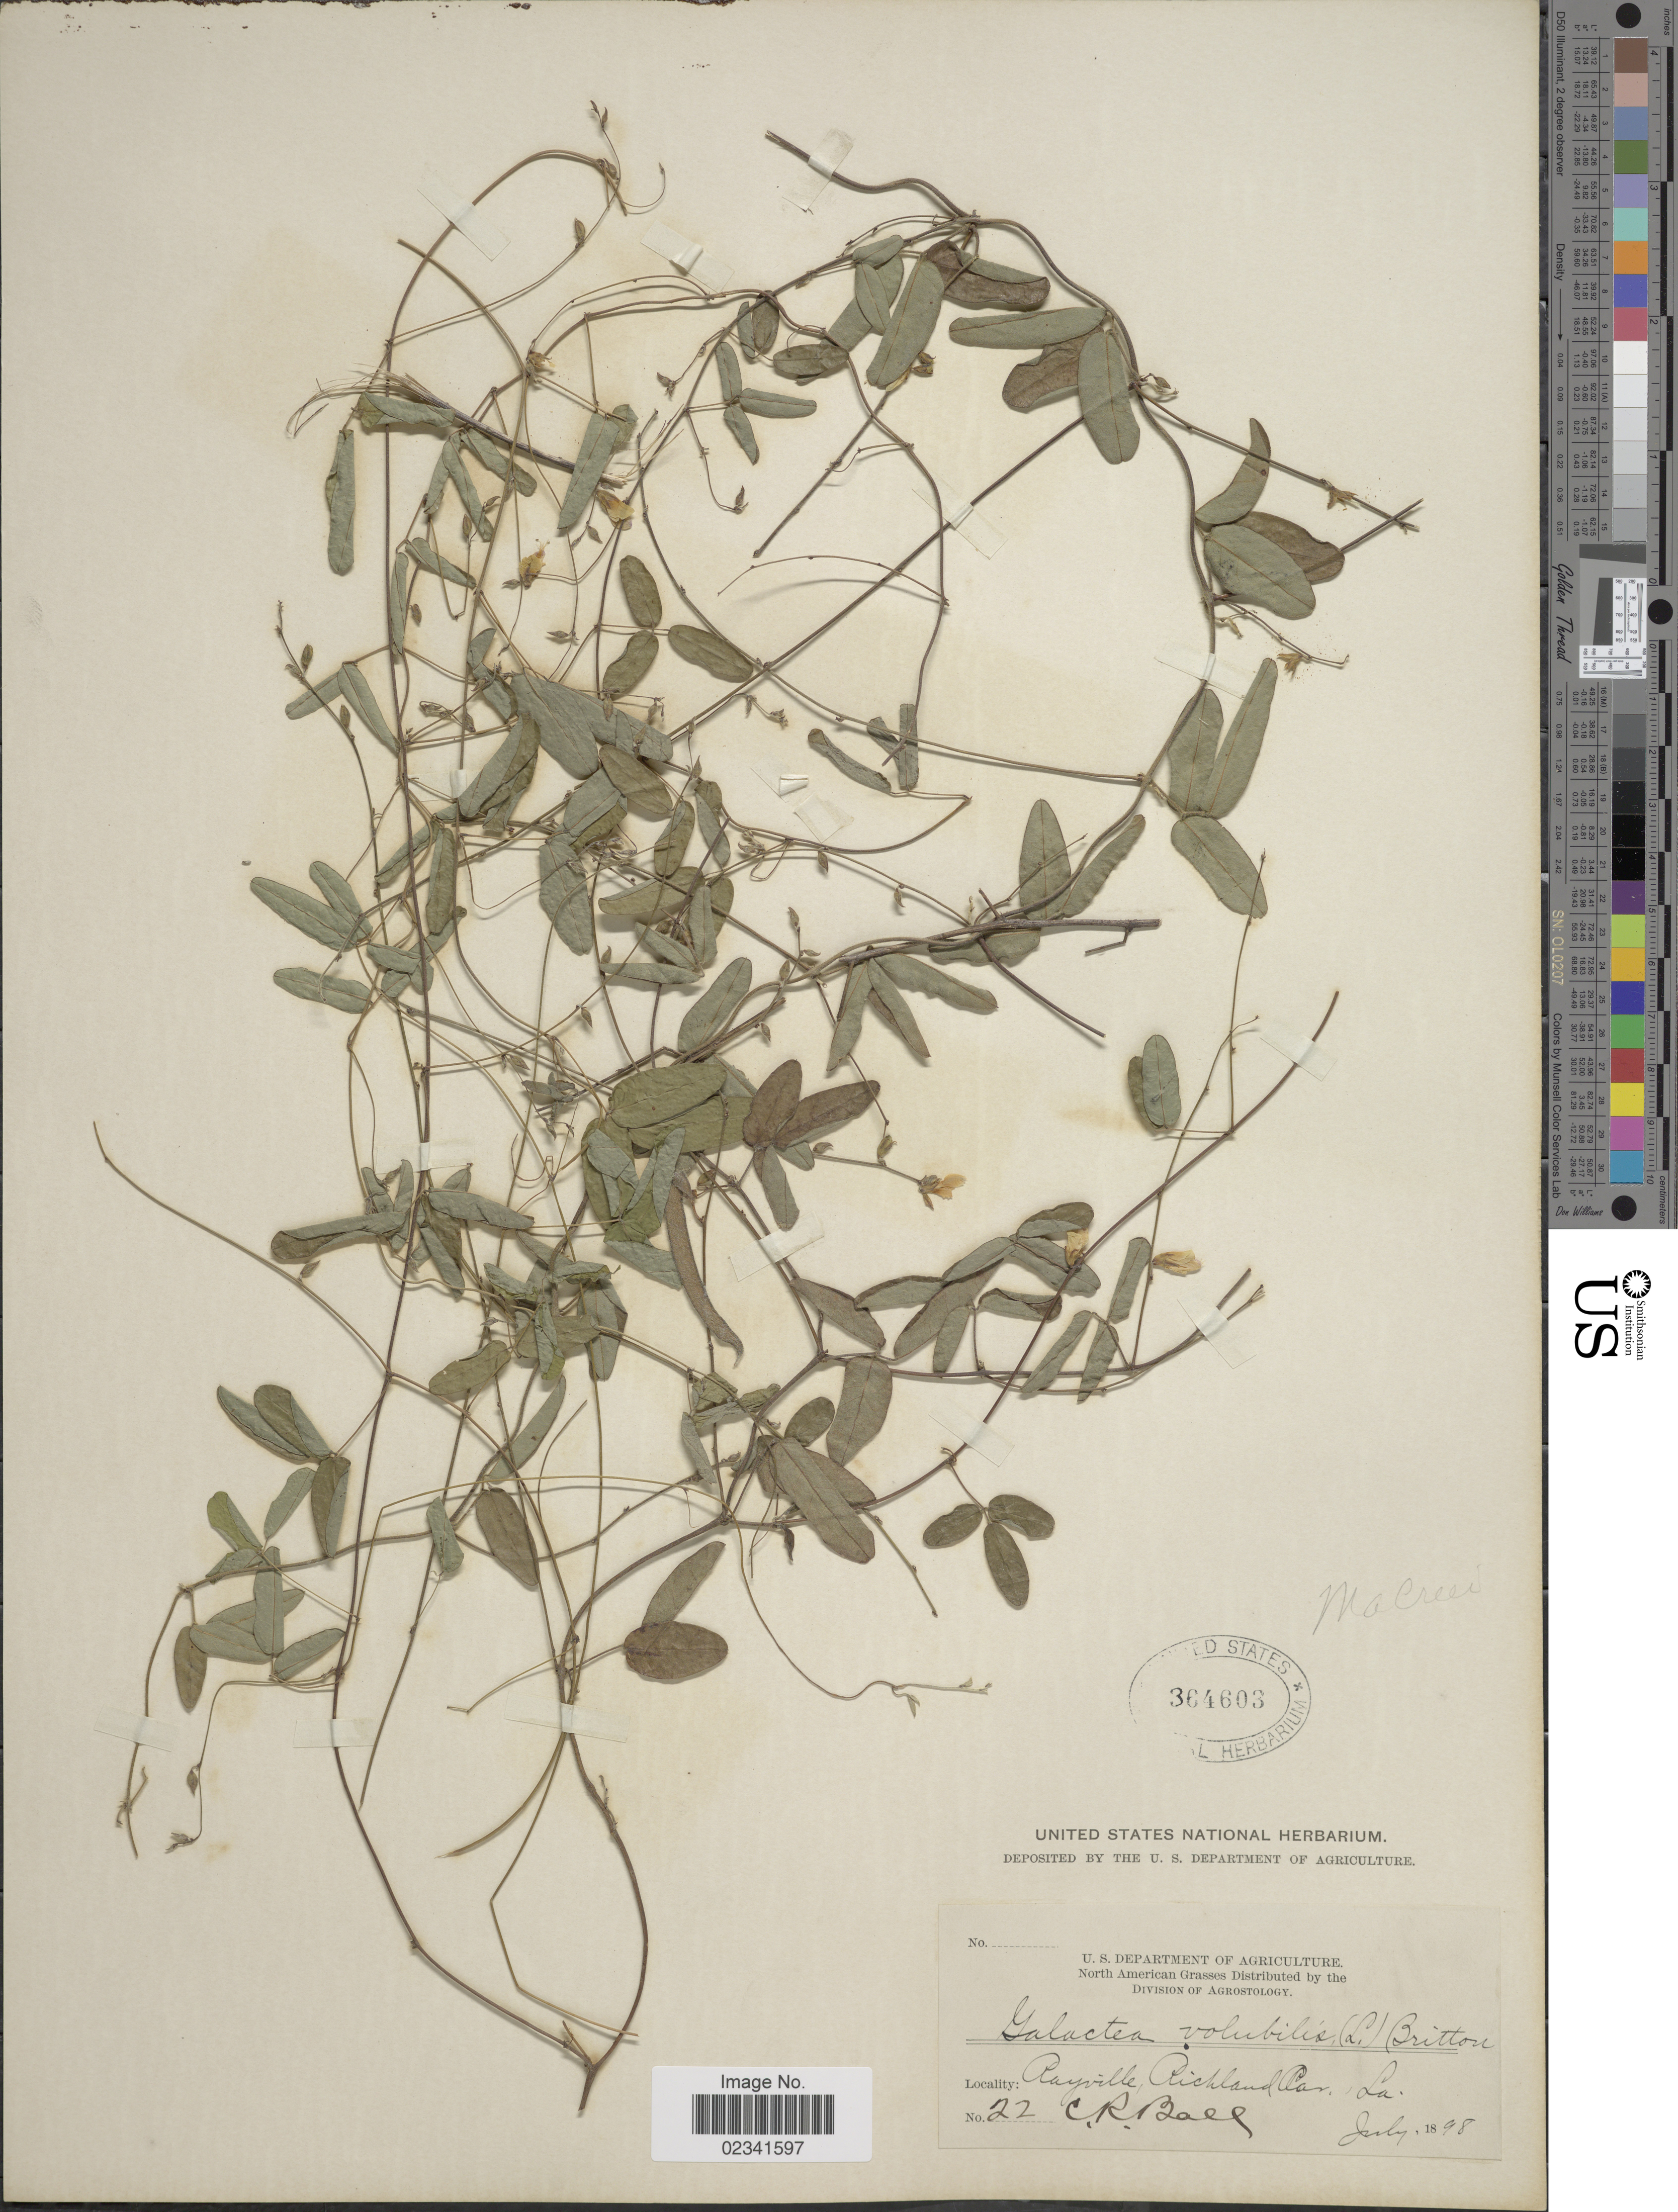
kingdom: Plantae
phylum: Tracheophyta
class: Magnoliopsida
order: Fabales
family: Fabaceae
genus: Galactia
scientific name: Galactia macreei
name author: M.A. Curtis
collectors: C. R. Ball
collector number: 22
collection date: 1898-07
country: United States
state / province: Louisiana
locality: Rayville, Richland Par. La.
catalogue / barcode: US 364603